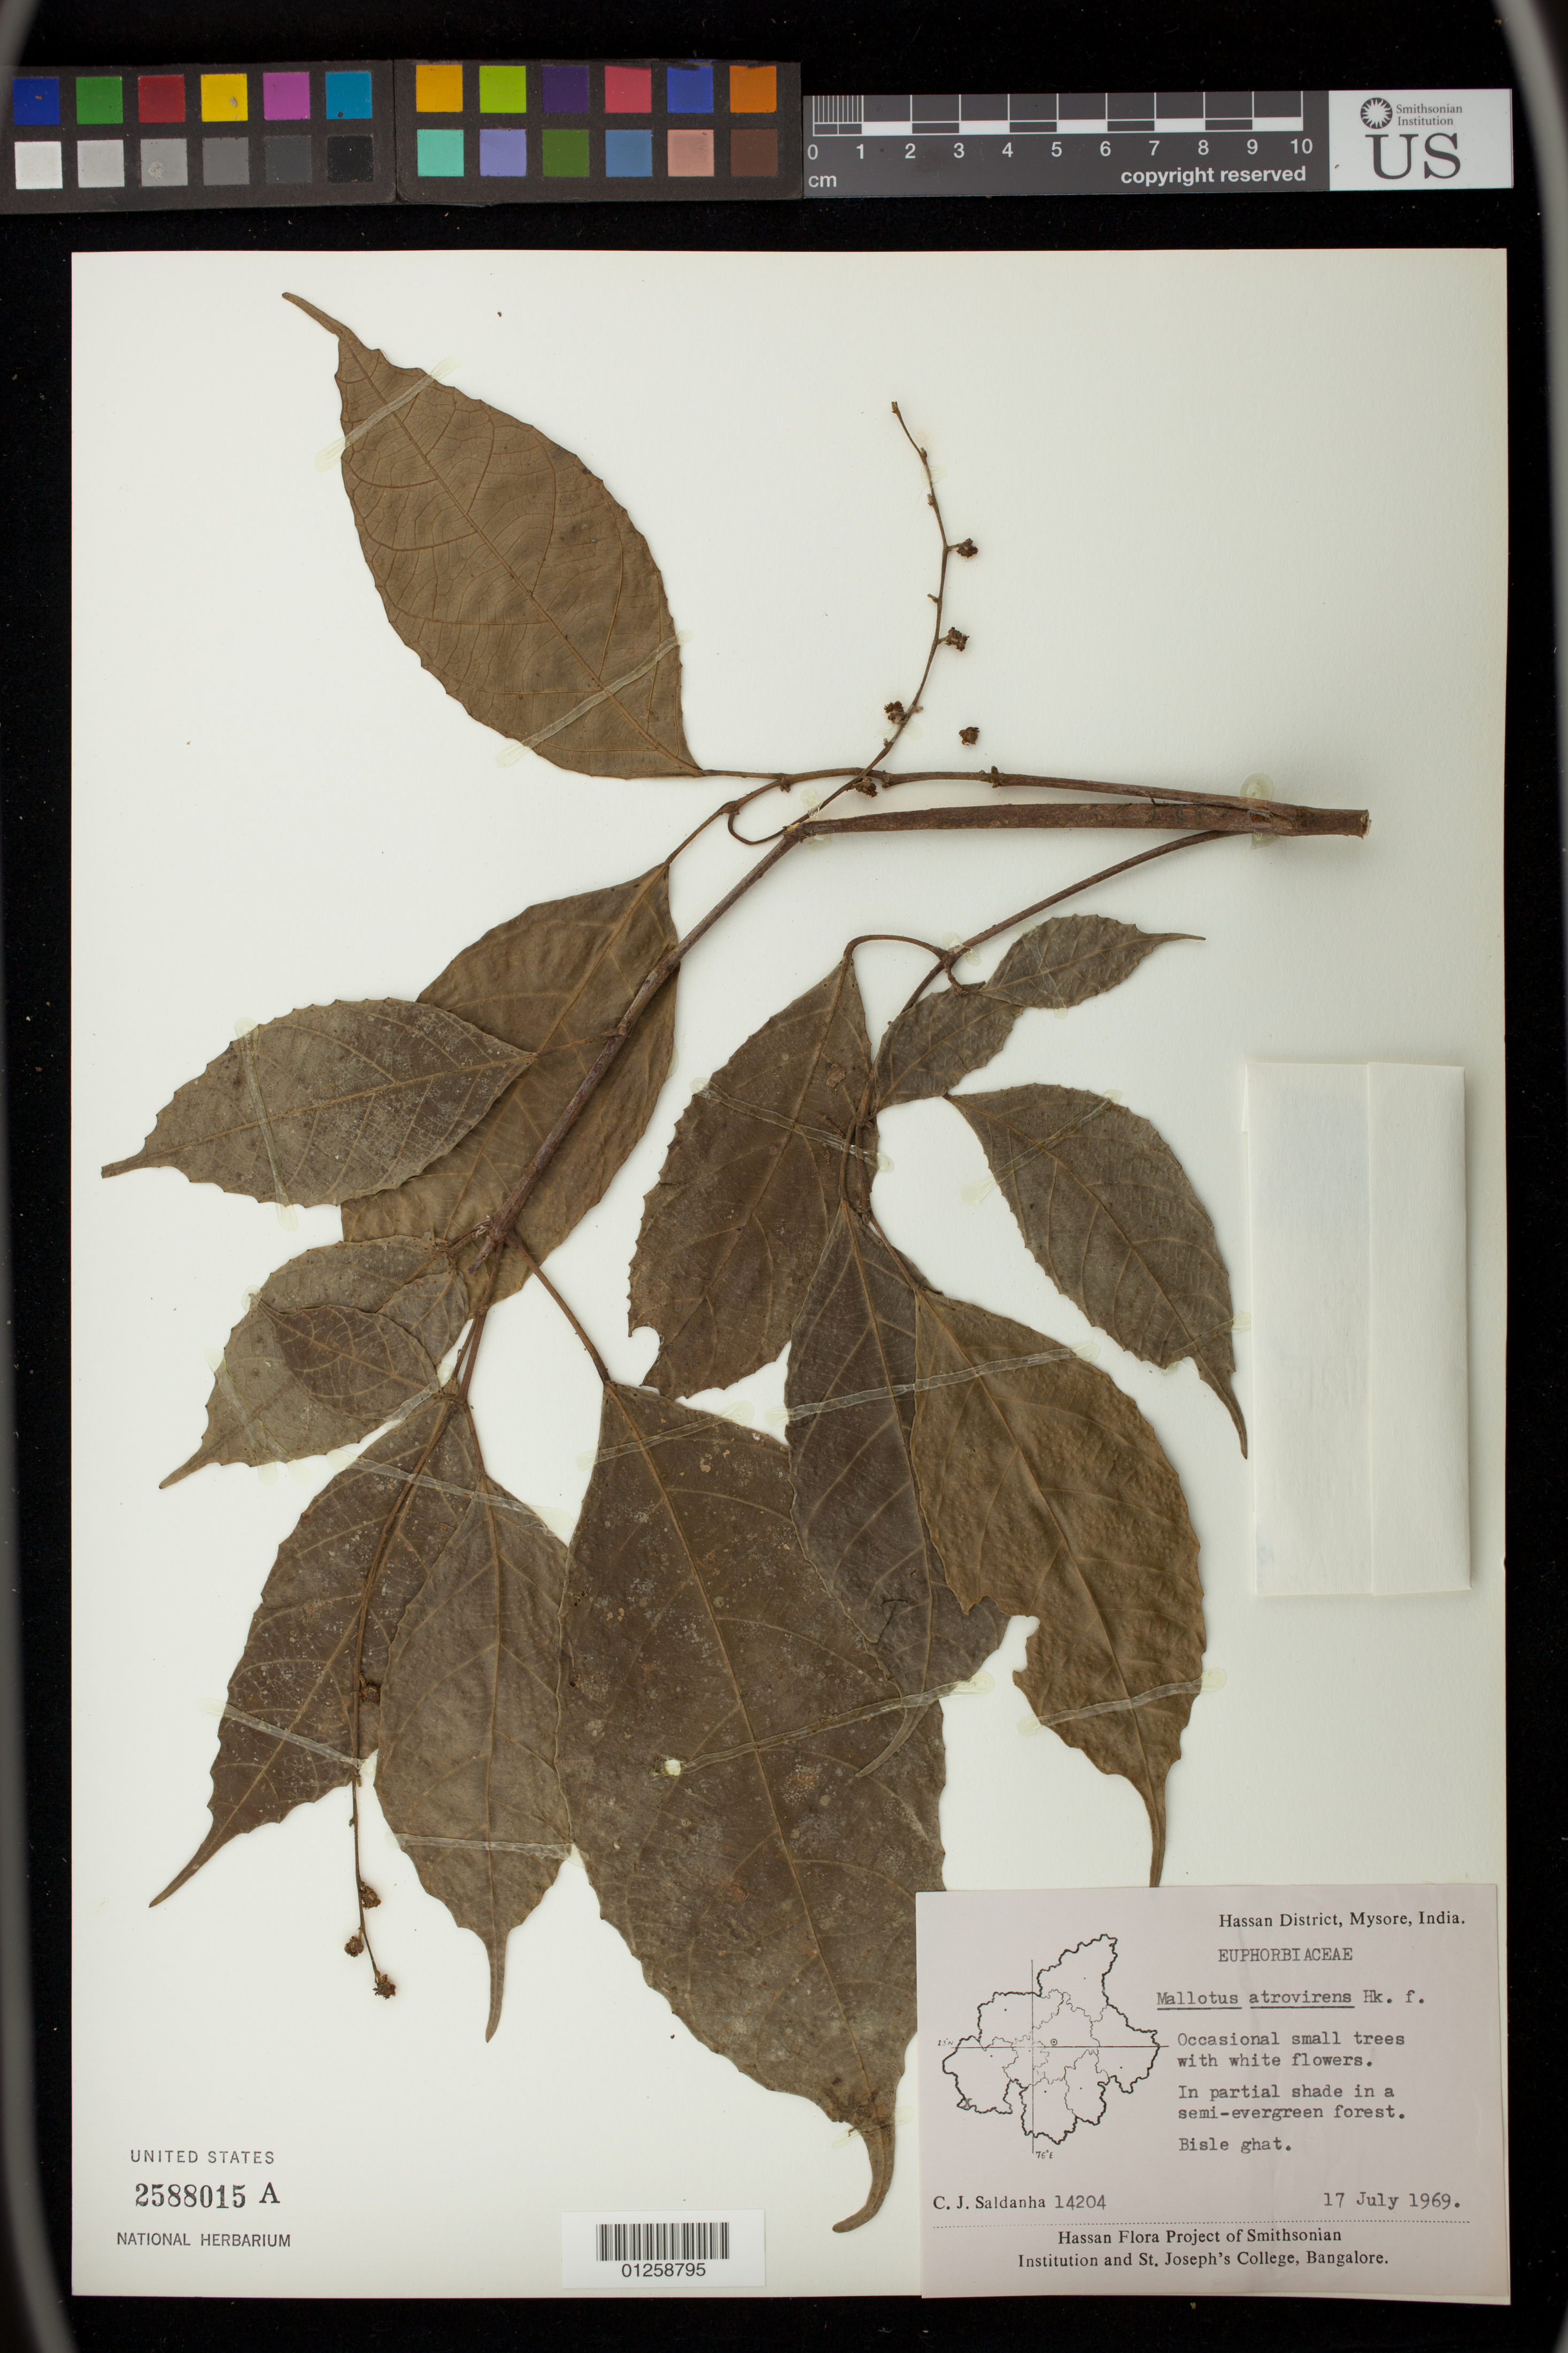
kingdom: Plantae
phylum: Tracheophyta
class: Magnoliopsida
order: Malpighiales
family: Euphorbiaceae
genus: Mallotus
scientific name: Mallotus atrovirens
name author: Müll. Arg.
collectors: C. J. Saldanha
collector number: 14204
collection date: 1969-07-17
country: India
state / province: Karnataka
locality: Hassan District,(Mysore)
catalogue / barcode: US 2588015A